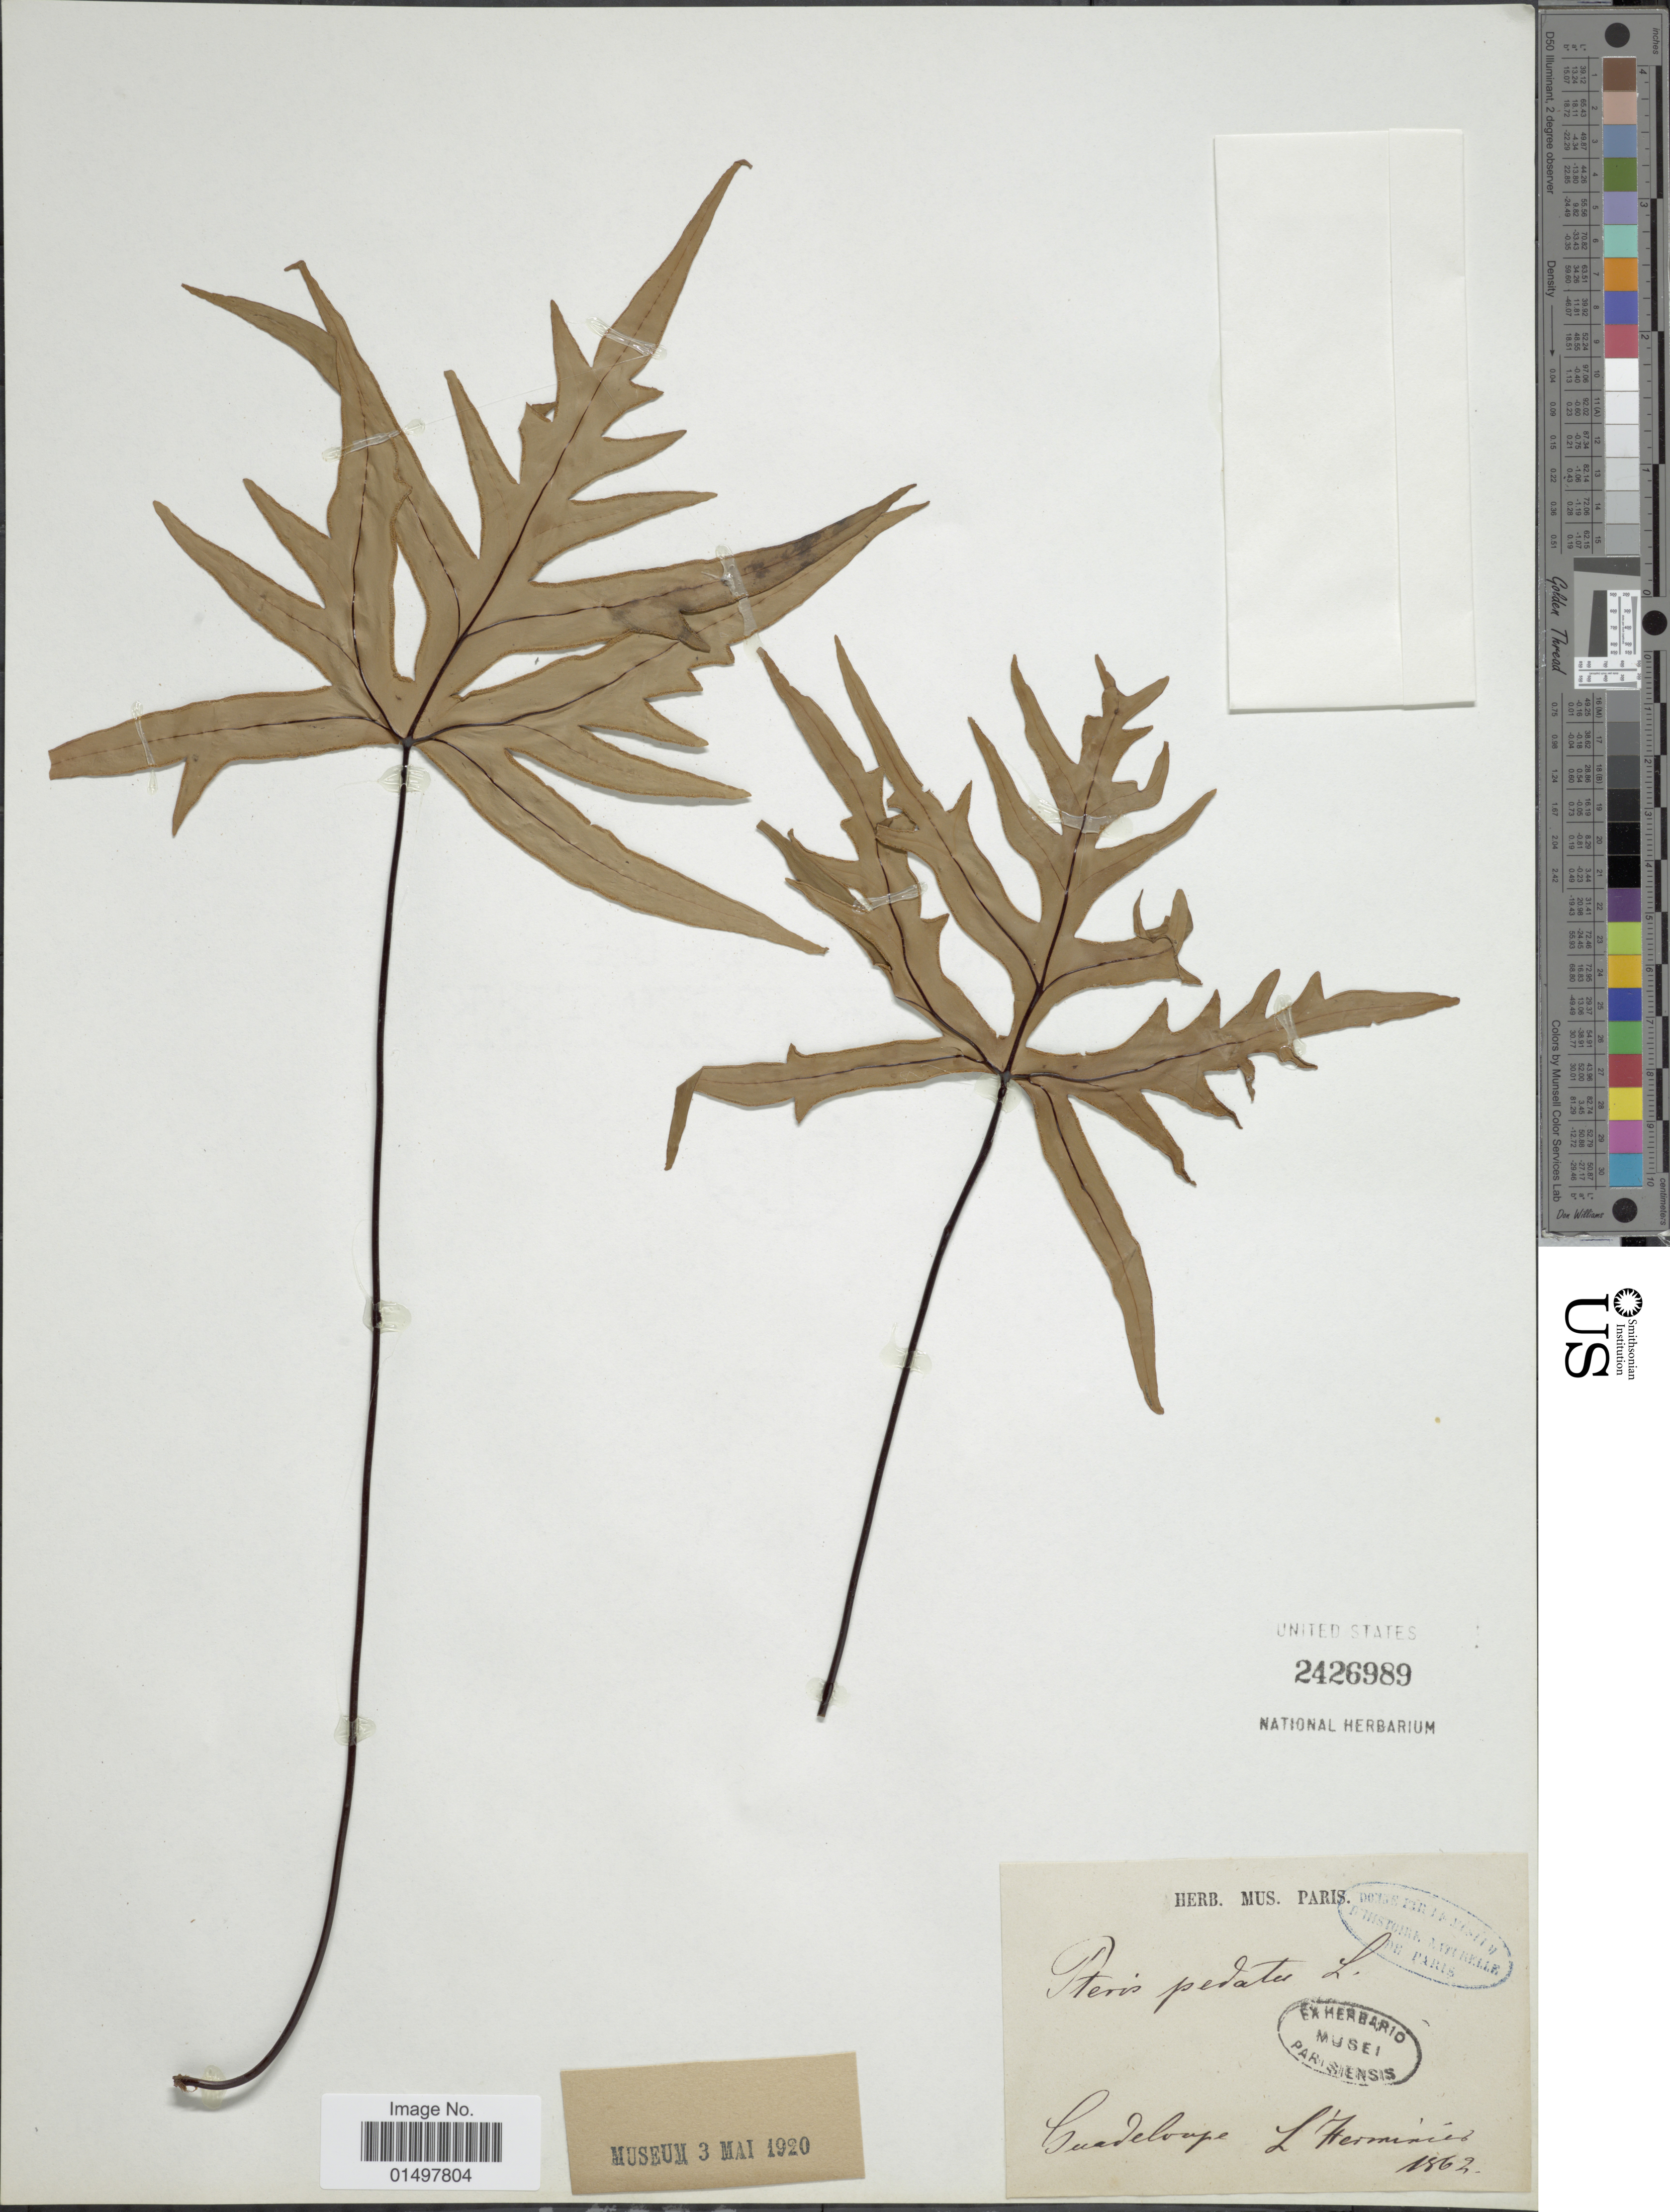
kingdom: Plantae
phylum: Tracheophyta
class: Polypodiopsida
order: Polypodiales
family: Pteridaceae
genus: Doryopteris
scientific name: Doryopteris pedata var. typica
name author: (L.) Fée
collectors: -. L'Herminier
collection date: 1862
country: Guadeloupe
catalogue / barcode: US 2426989